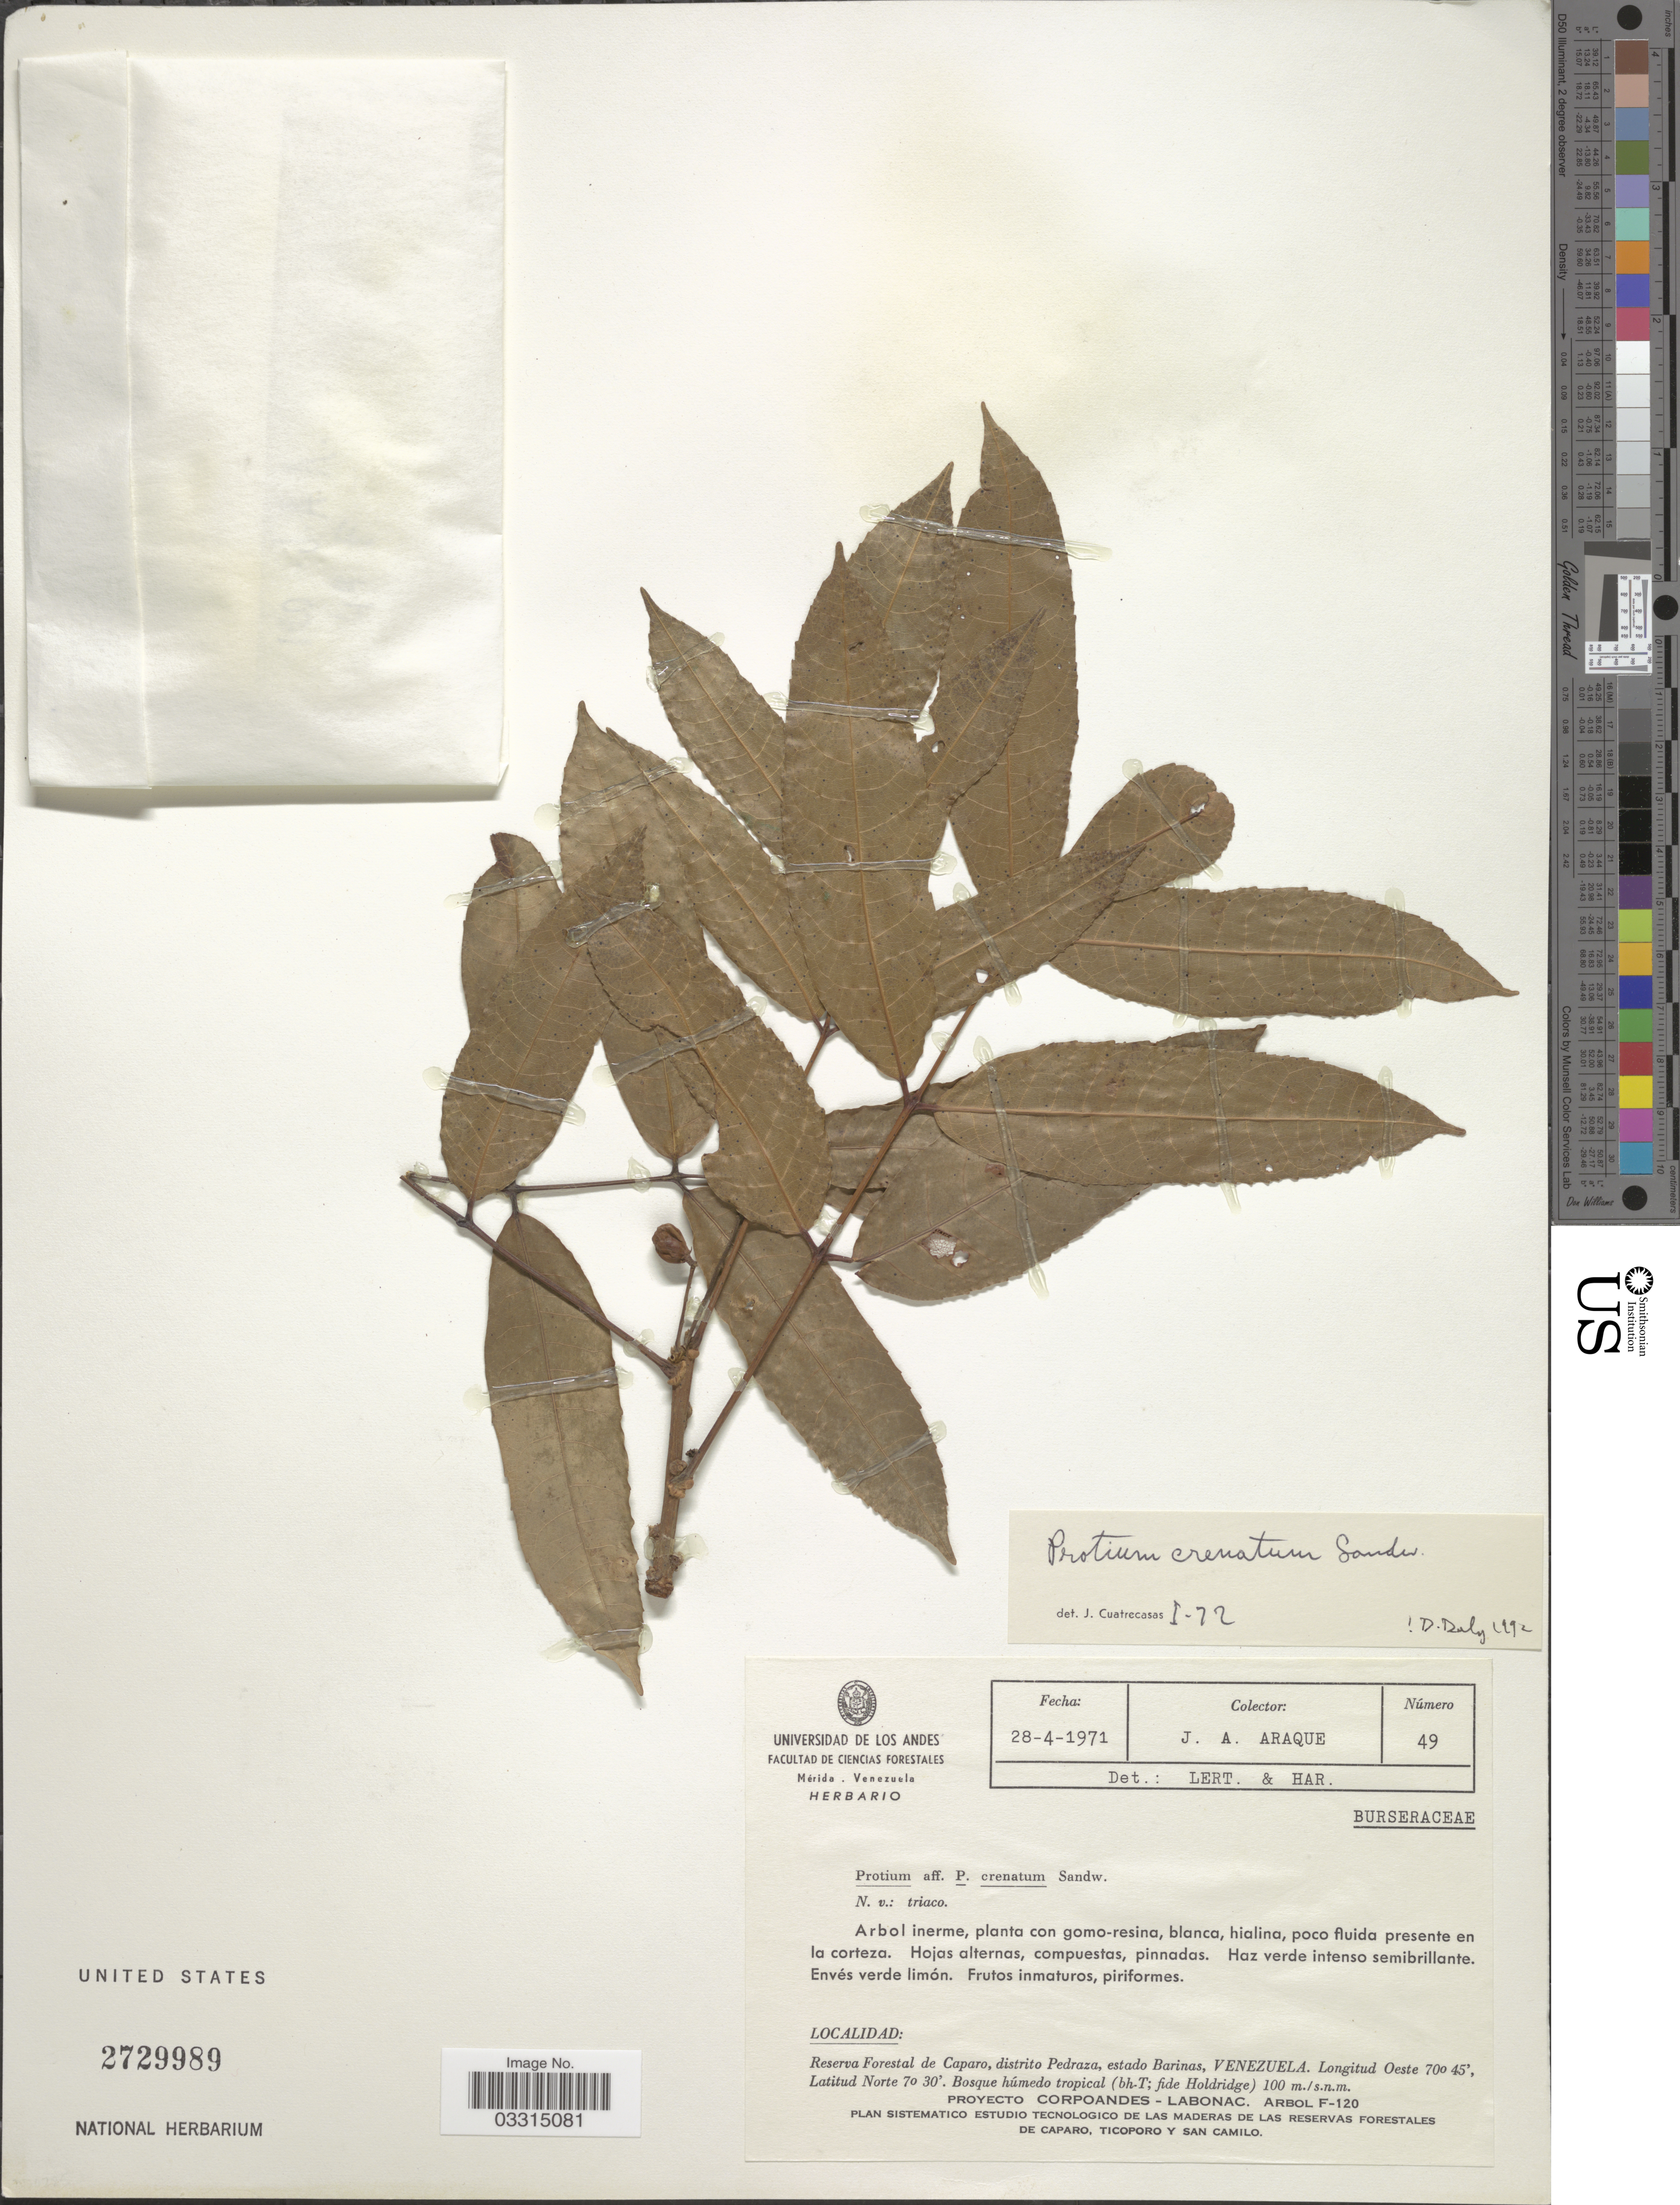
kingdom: Plantae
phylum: Tracheophyta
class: Magnoliopsida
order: Sapindales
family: Burseraceae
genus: Protium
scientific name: Protium crenatum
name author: Sandwith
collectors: J. Araque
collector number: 49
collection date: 1971-04-28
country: Venezuela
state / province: Barinas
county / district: Pedraza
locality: Reserva Forestal de Caparo, distrito Pedraza.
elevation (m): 100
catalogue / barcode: US 2729989